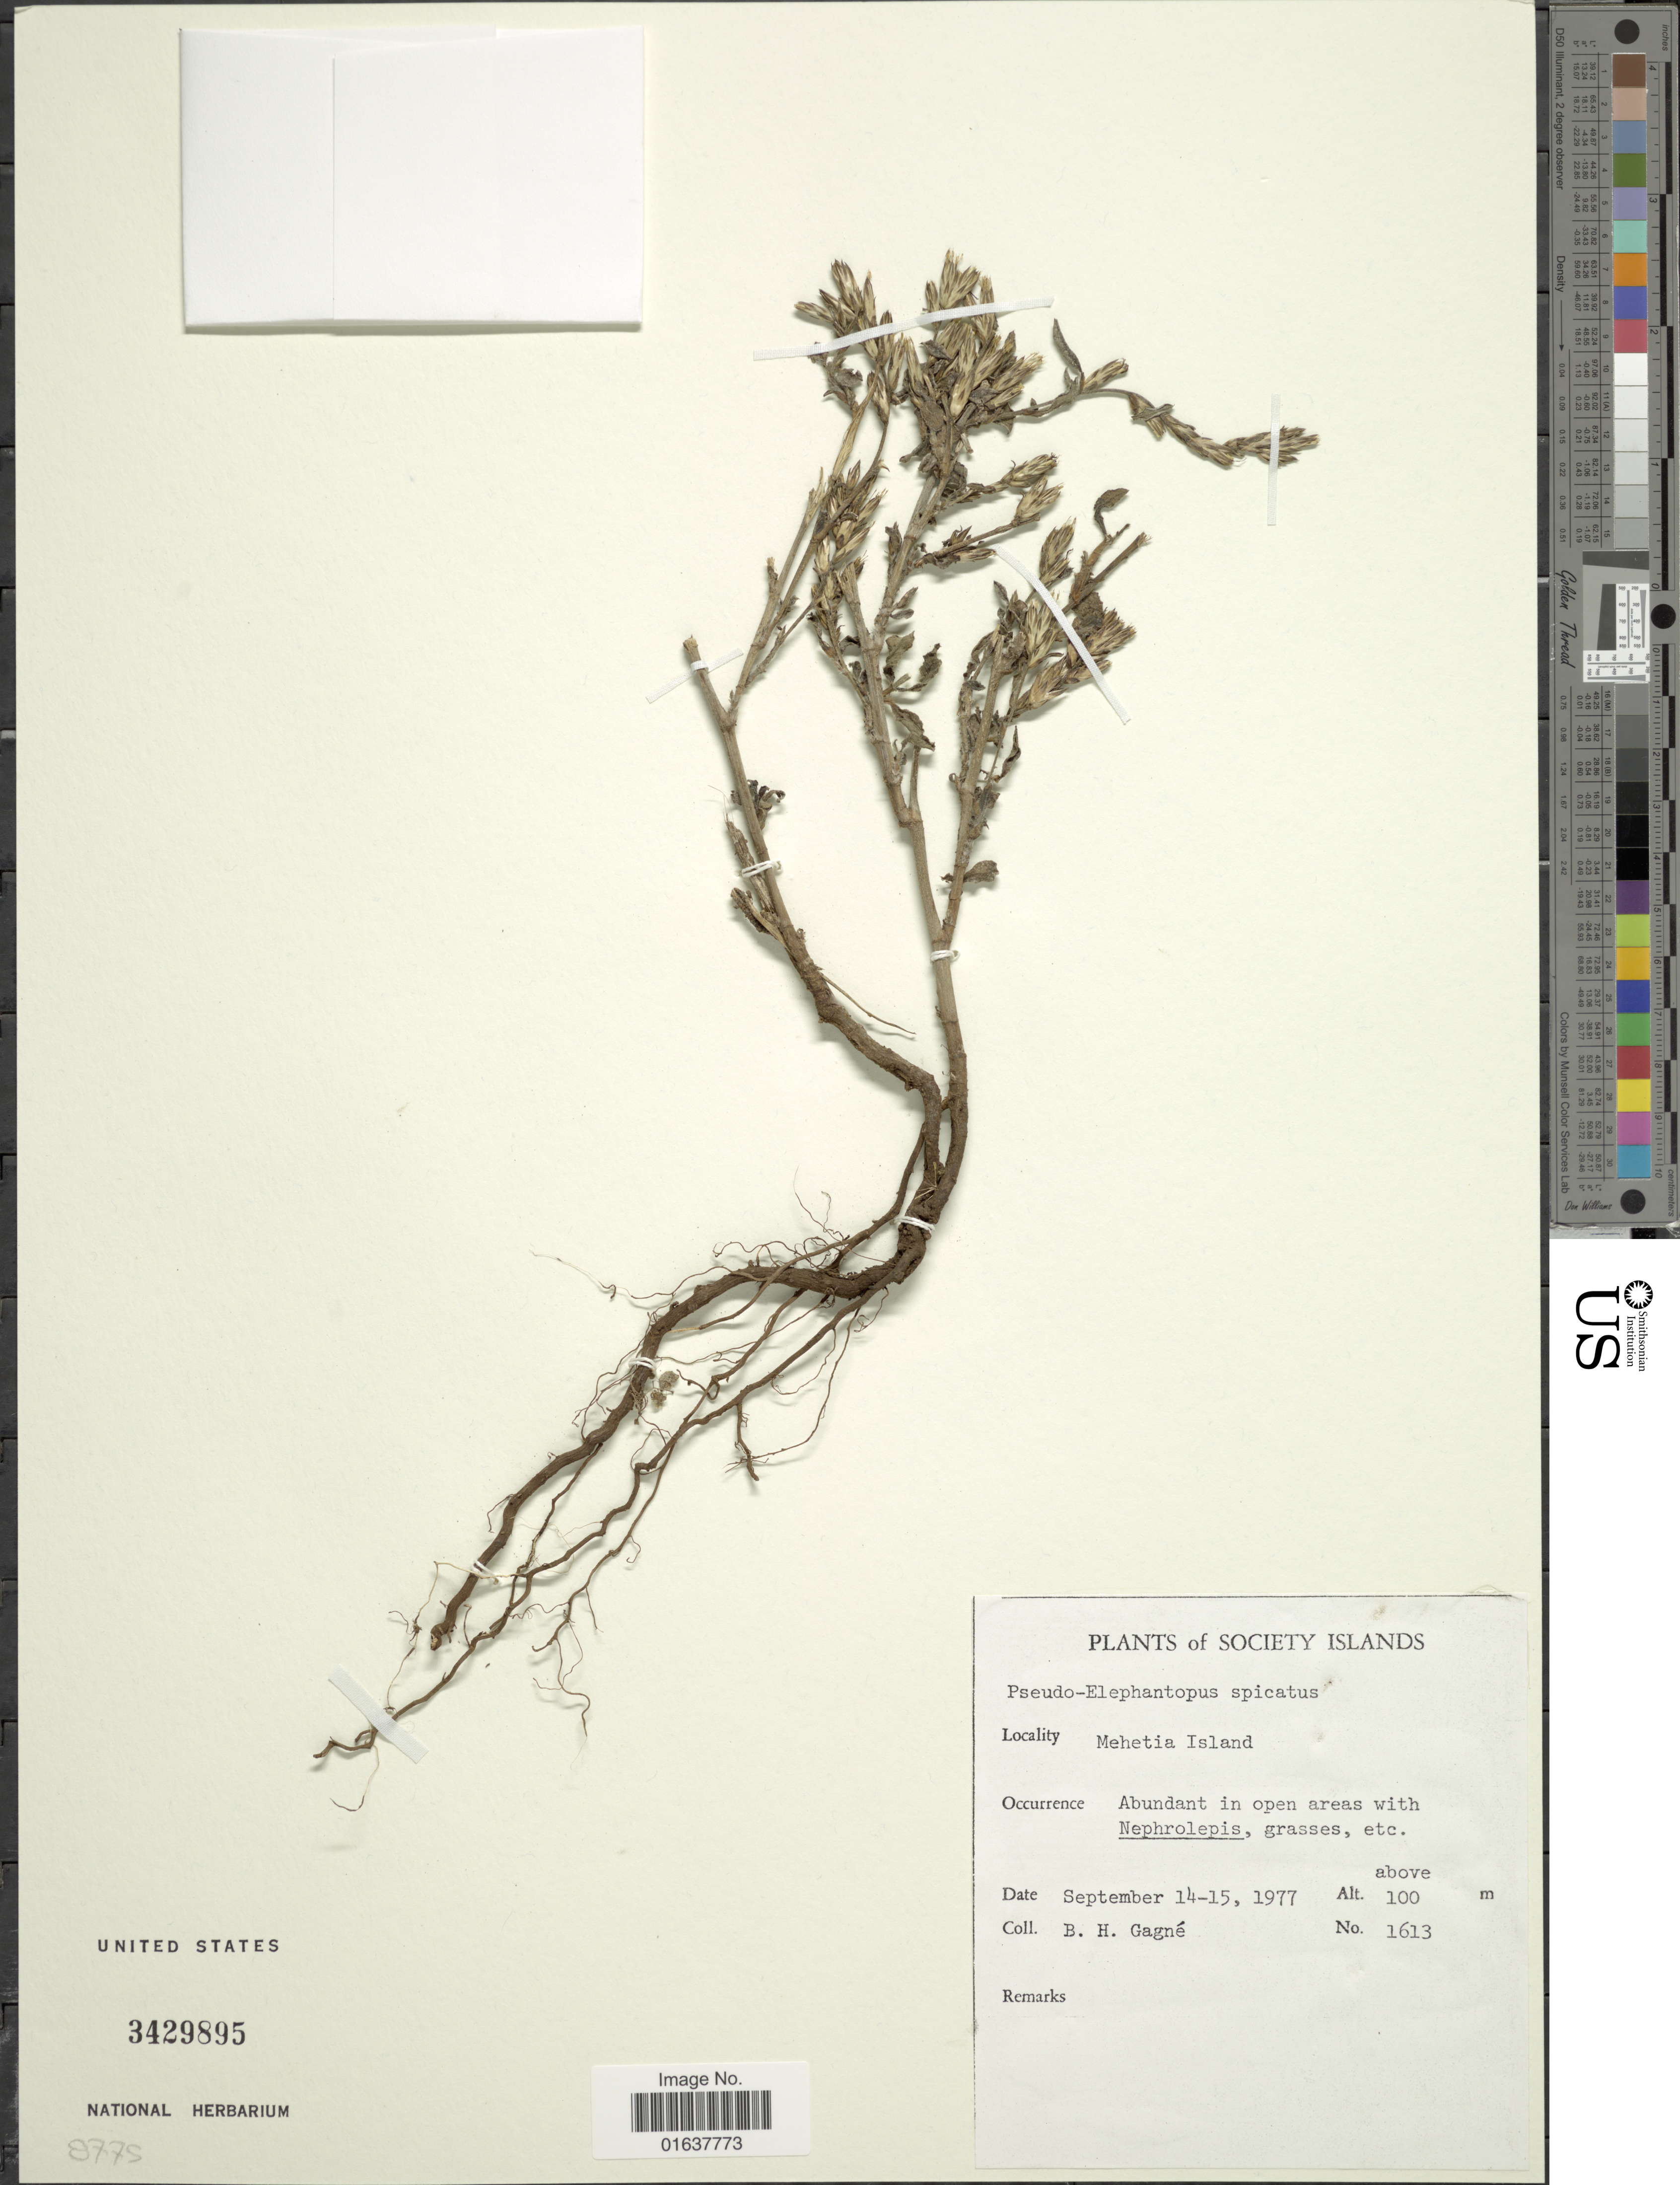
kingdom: Plantae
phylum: Tracheophyta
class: Magnoliopsida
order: Asterales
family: Asteraceae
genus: Pseudelephantopus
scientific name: Pseudelephantopus spicatus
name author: (Juss. ex Aubl.) C.F. Baker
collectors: B. H. Gagné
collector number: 1613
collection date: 1977-09-14/1977-09-15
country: French Polynesia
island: Mehetia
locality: Society Islands. Mehetia Island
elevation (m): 100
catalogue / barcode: US 3429895